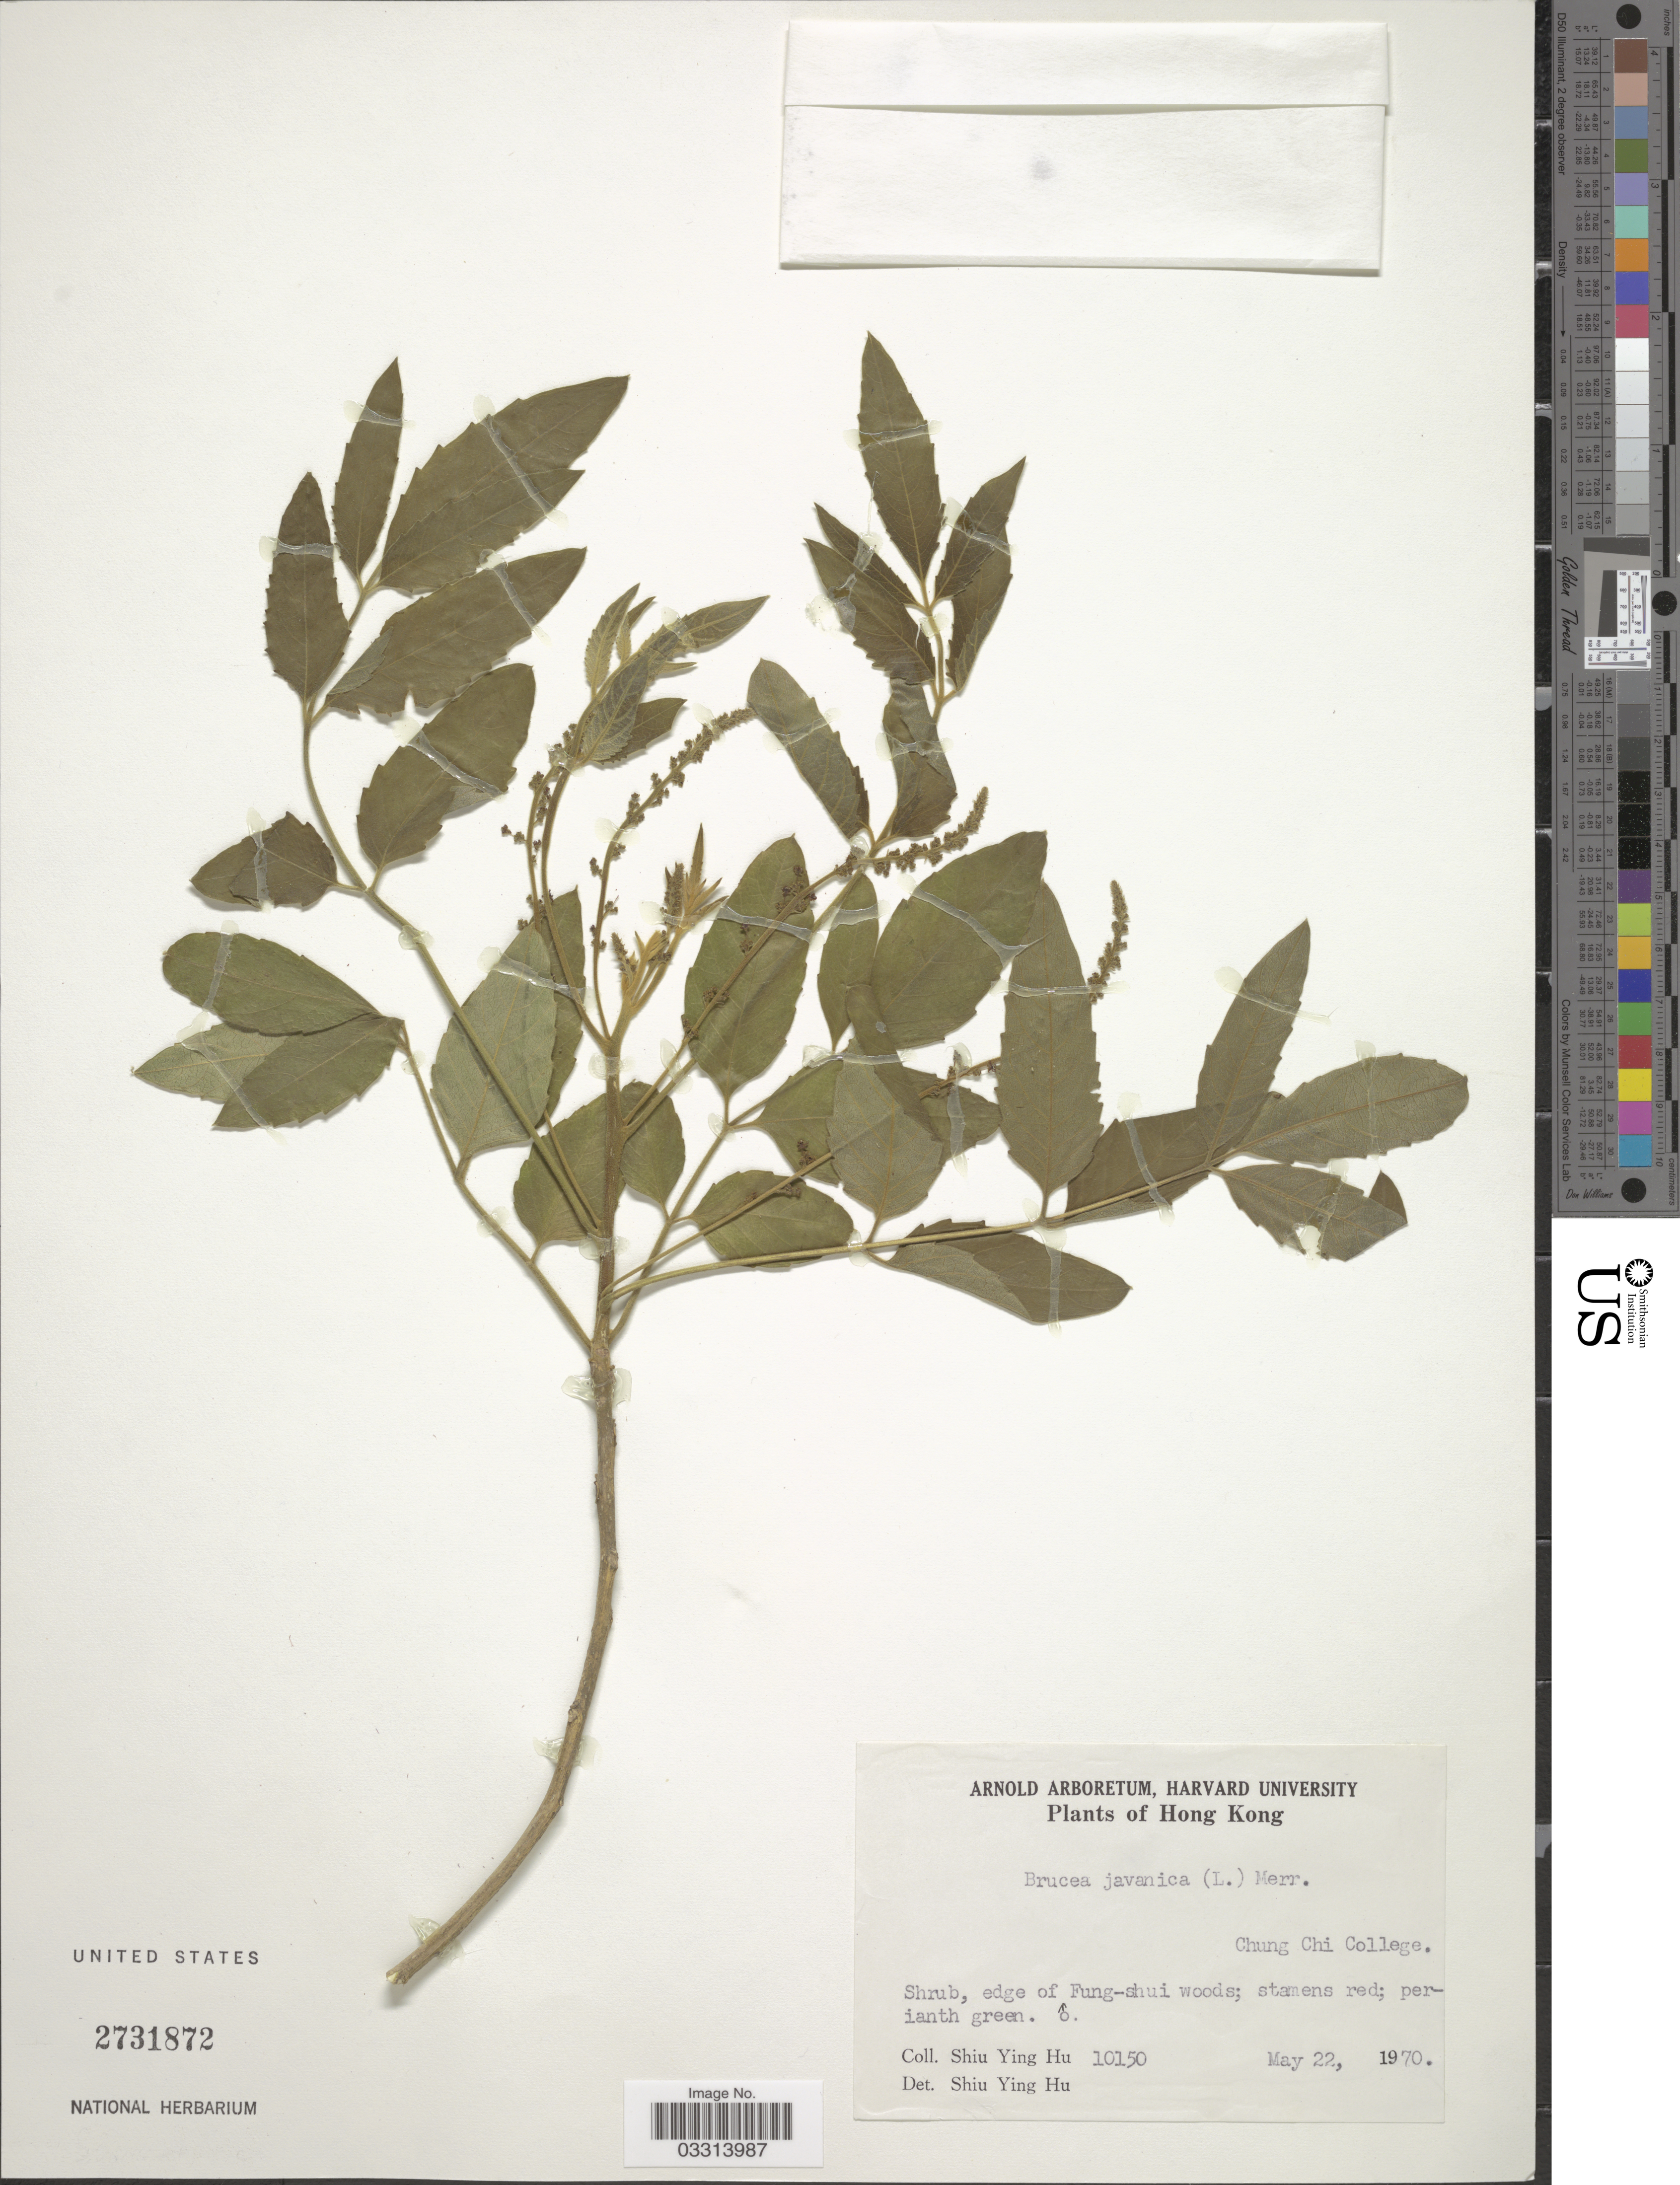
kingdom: Plantae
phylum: Tracheophyta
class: Magnoliopsida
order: Sapindales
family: Simaroubaceae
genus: Brucea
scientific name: Brucea javanica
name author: (L.) Merr.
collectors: S. Y. Hu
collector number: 10150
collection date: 1970-05-22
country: China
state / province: Hong Kong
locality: Chung Chi College.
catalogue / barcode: US 2731872